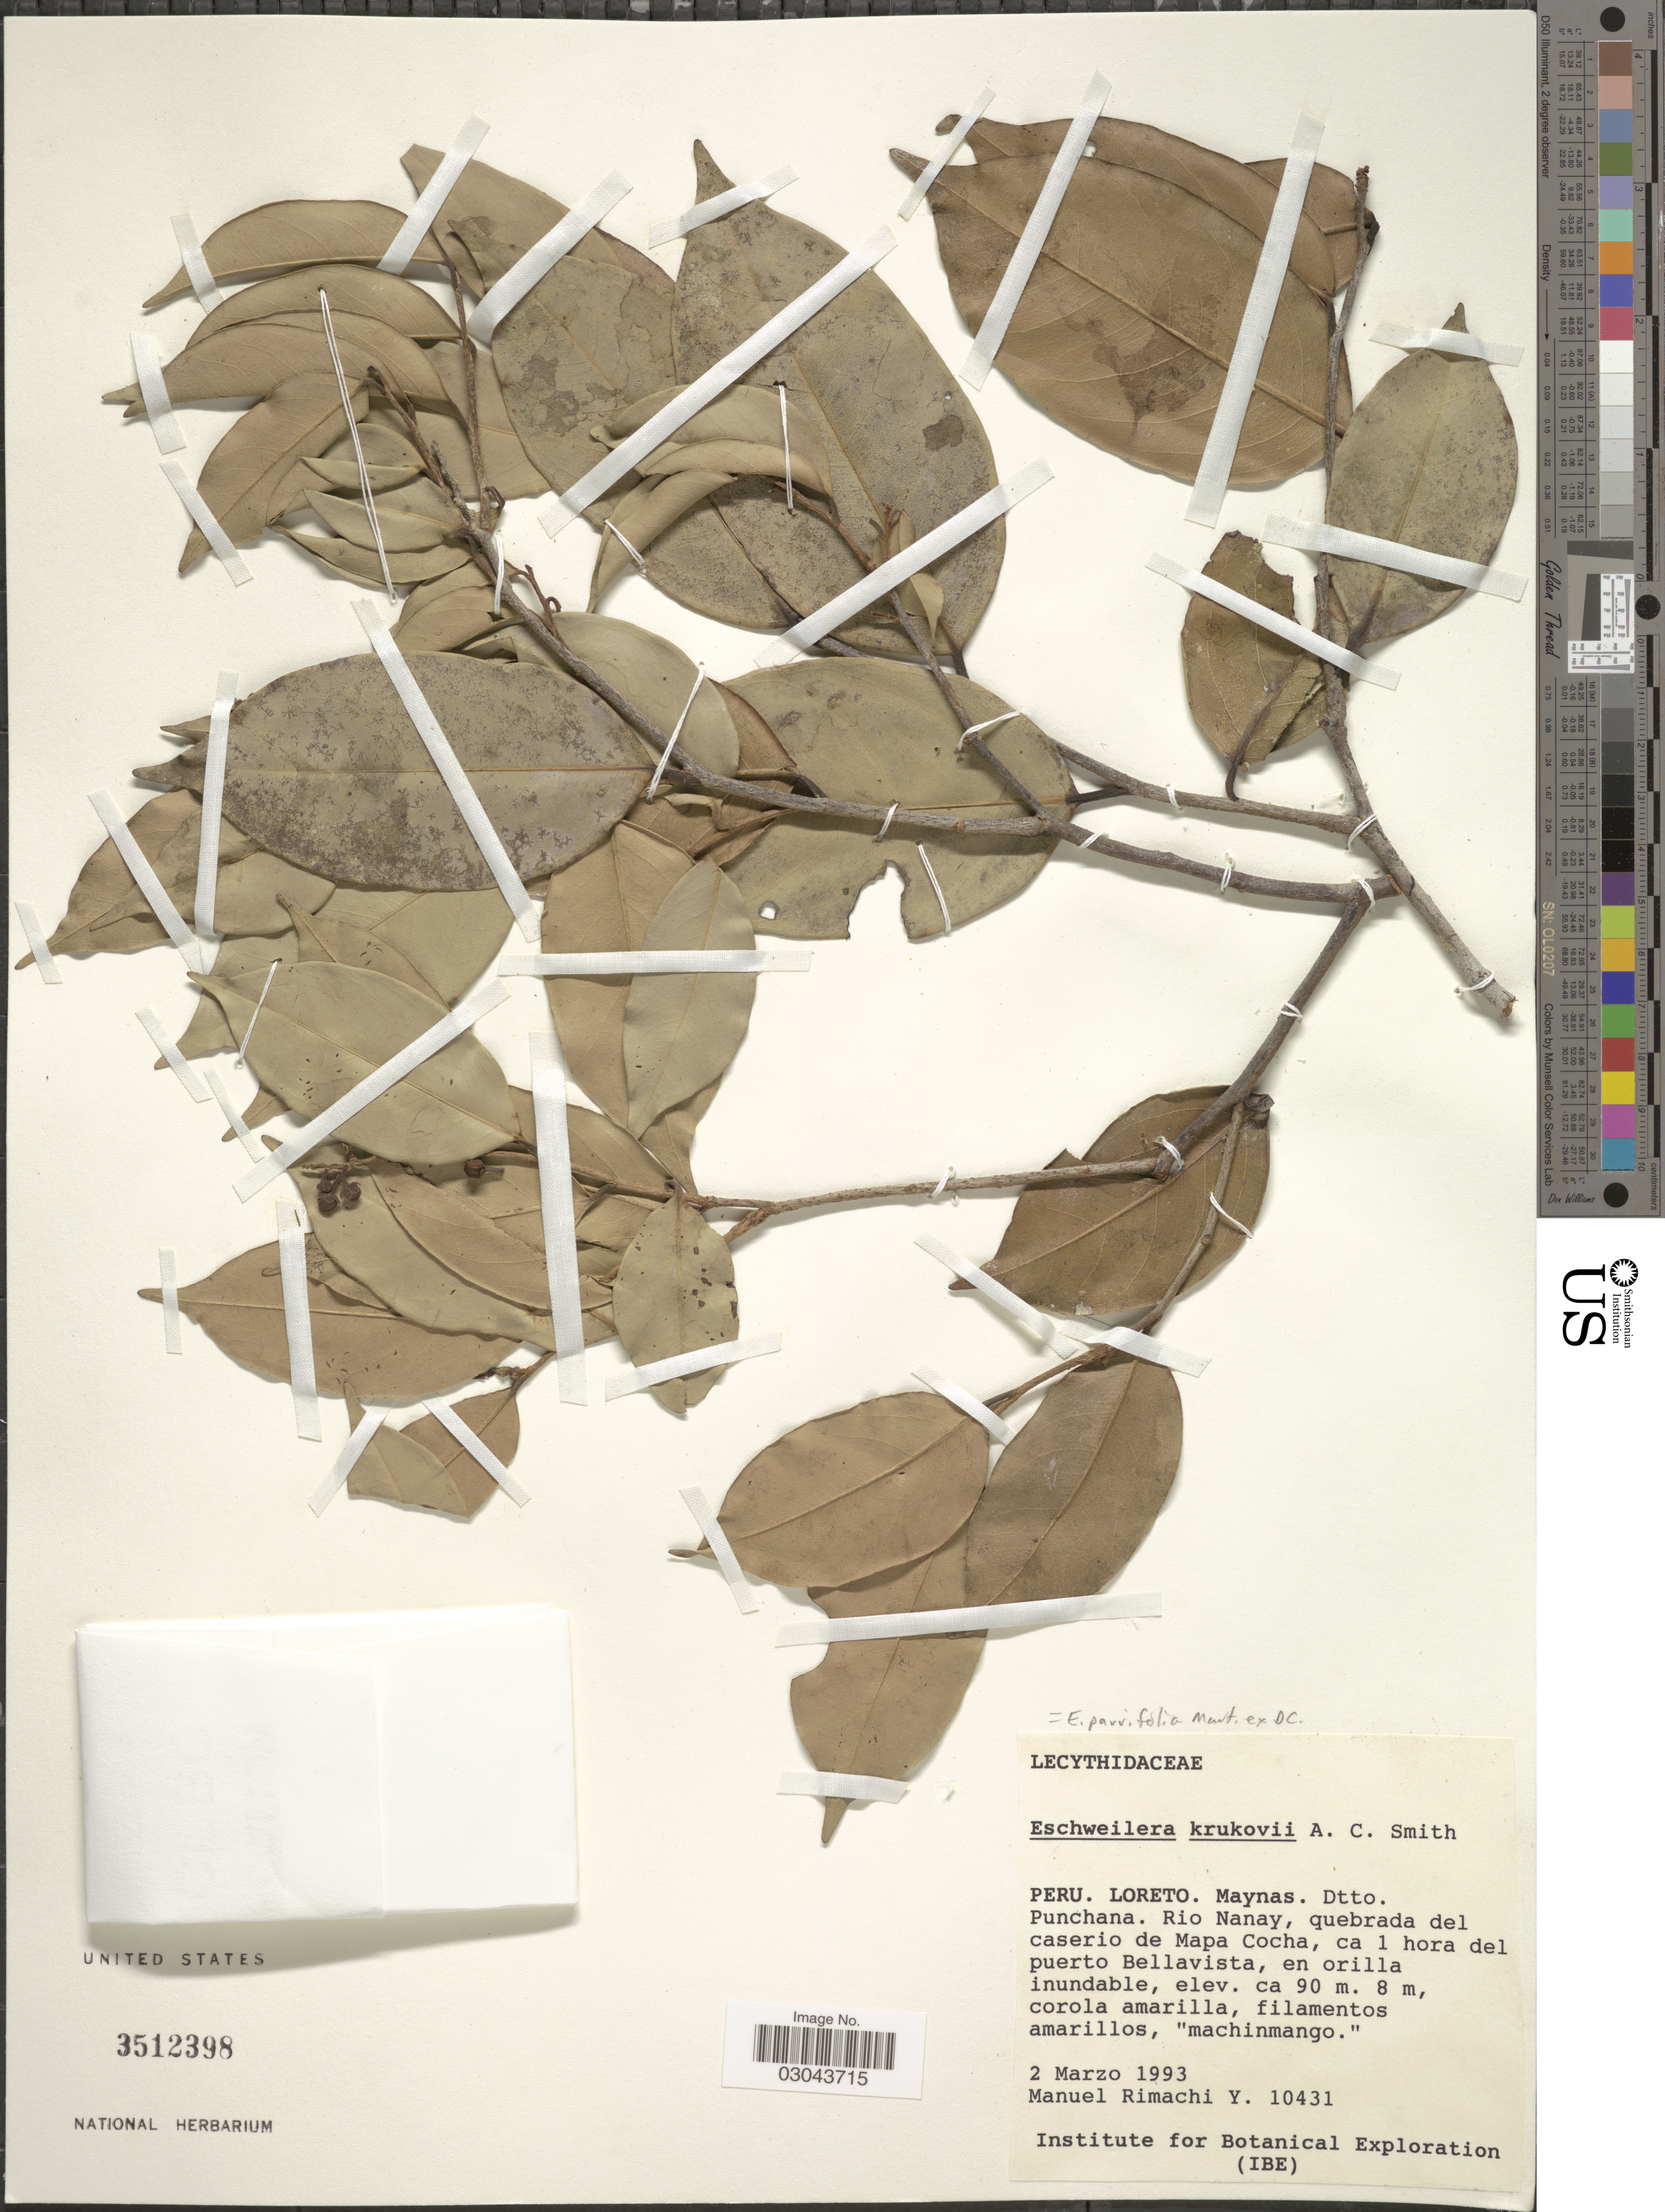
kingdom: Plantae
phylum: Tracheophyta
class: Magnoliopsida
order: Ericales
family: Lecythidaceae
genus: Eschweilera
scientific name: Eschweilera parviflora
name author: (Aubl.) Miers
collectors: M. Rimachi Y.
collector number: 10431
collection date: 1993-03-02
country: Peru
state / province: Loreto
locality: Maynas. Dtto. Punchana. Rio Nanay, quebrada del caserio de Mapa Cocha, ca 1 hora del puerto Bellavista en orilla inundable.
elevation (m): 90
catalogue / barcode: US 3512398